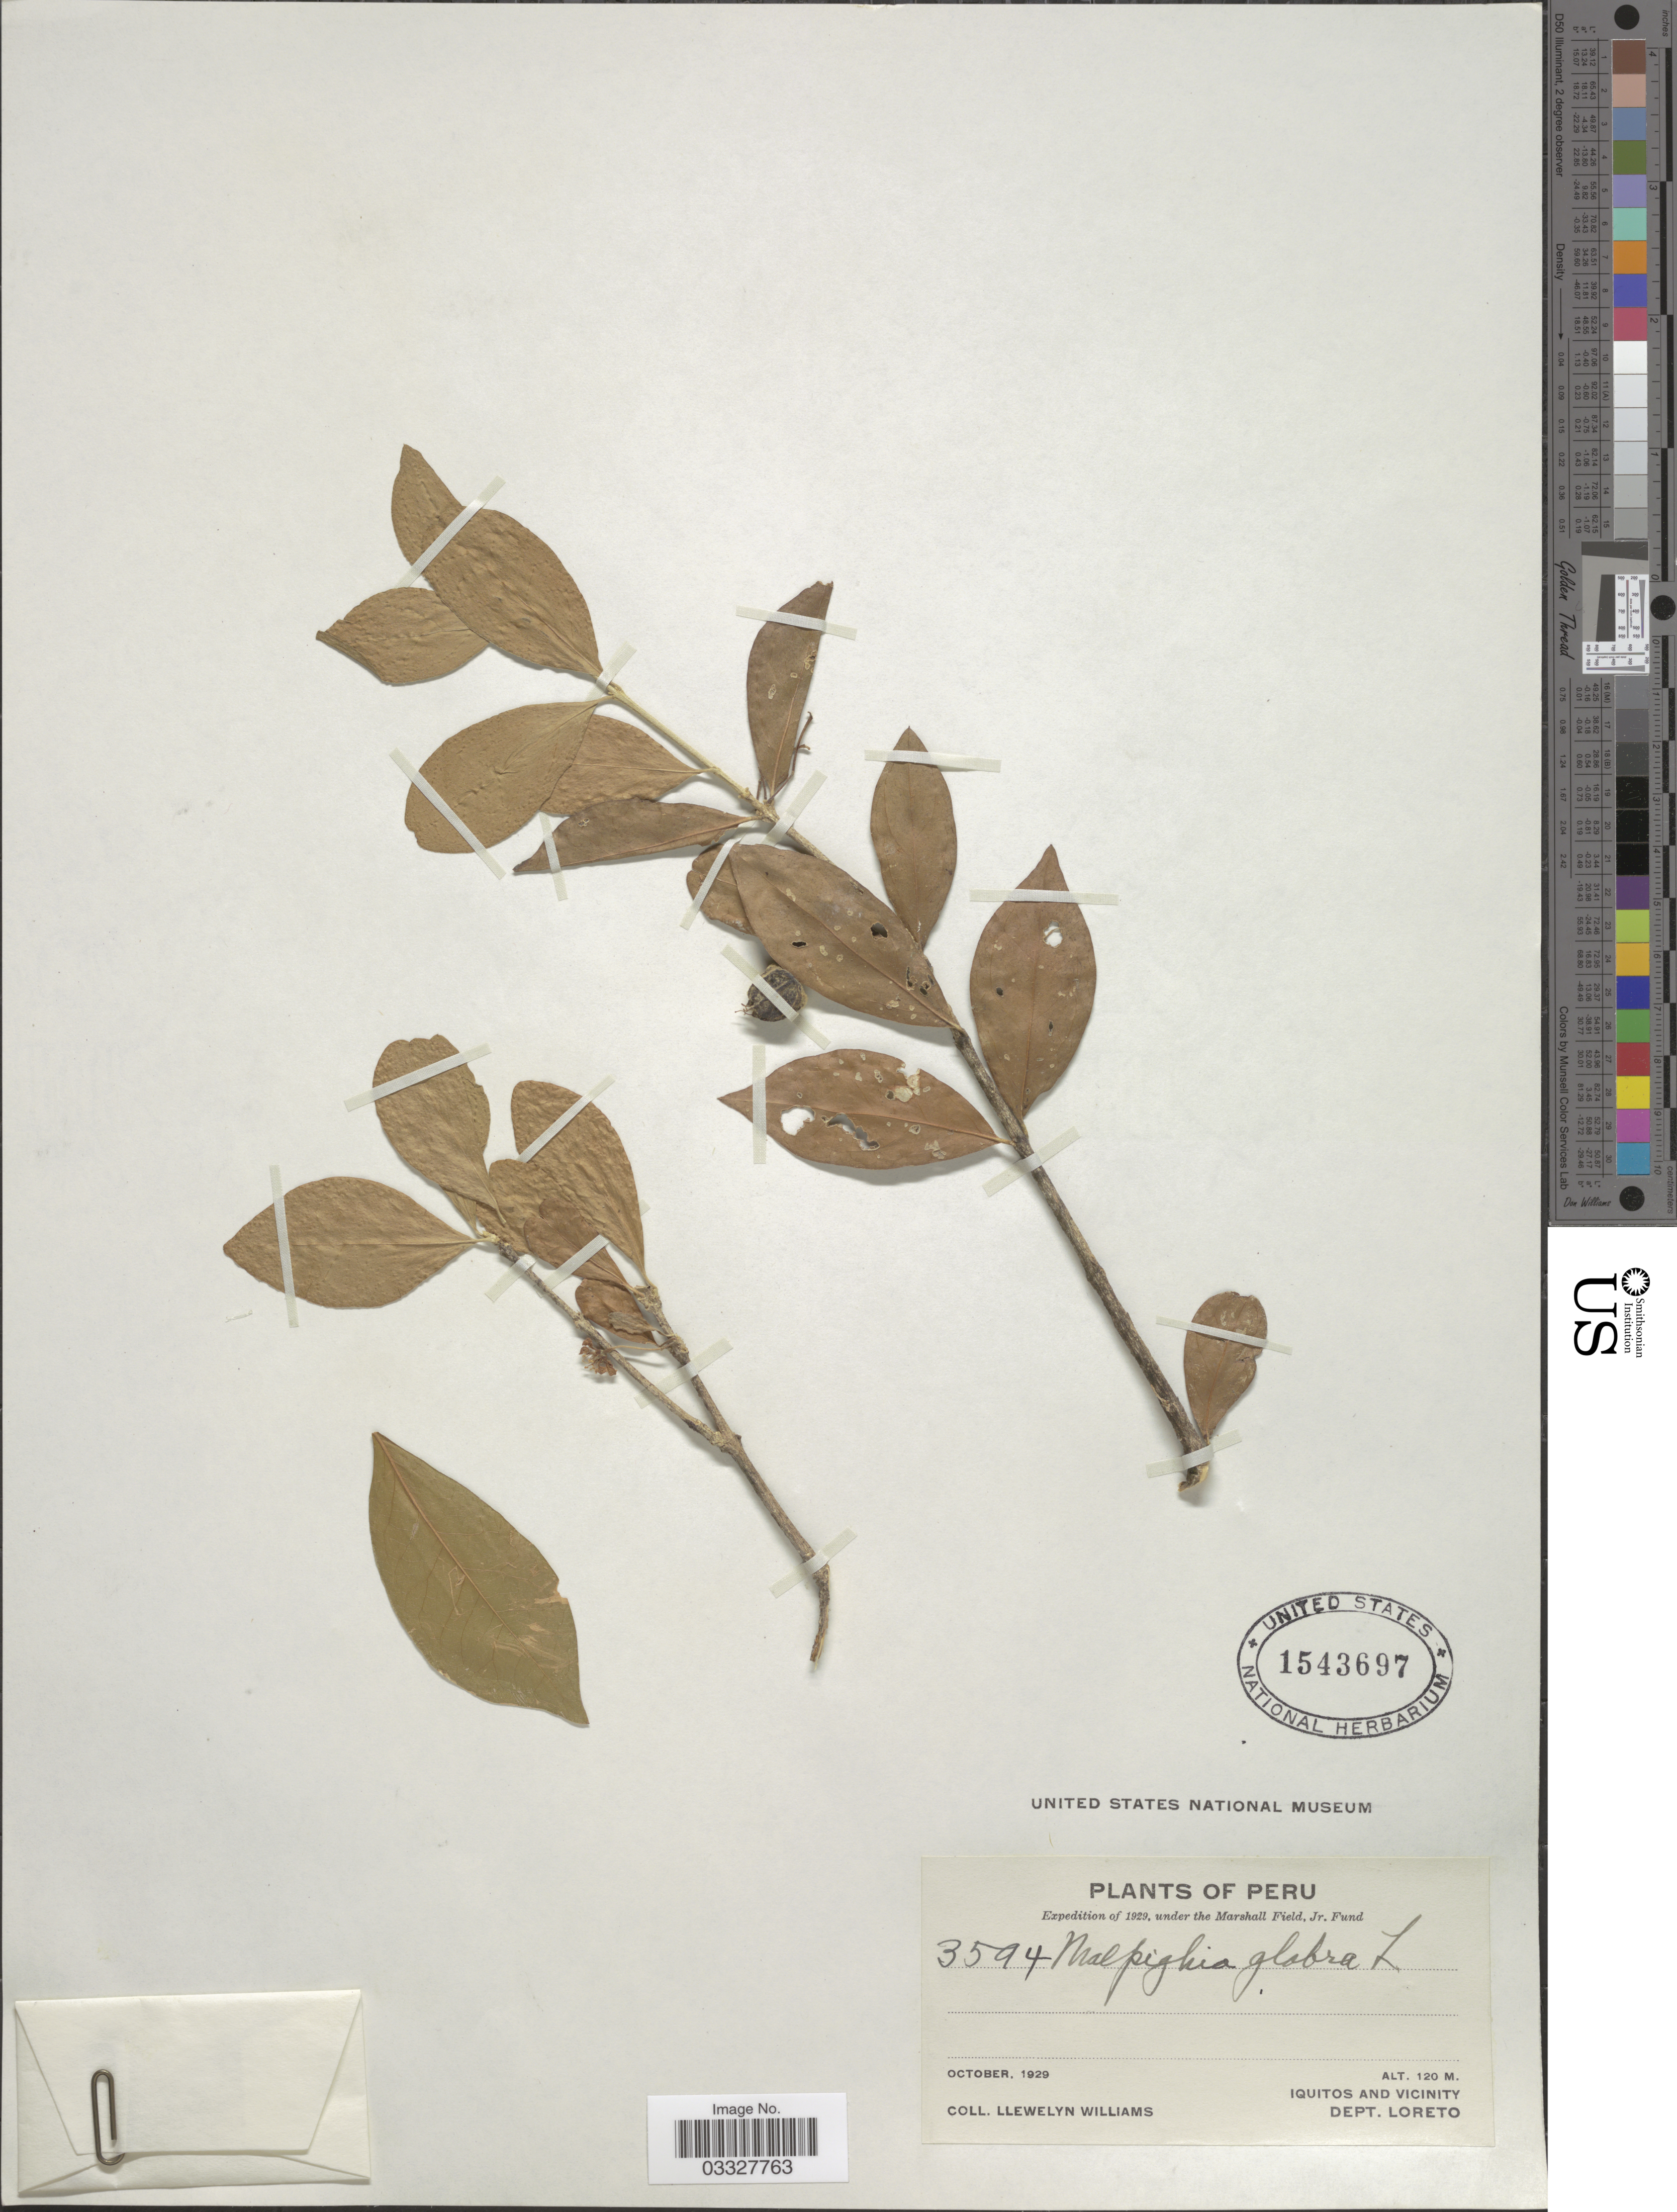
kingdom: Plantae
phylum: Tracheophyta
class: Magnoliopsida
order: Malpighiales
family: Malpighiaceae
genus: Malpighia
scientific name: Malpighia glabra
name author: L.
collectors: L. Williams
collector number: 3594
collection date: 1929-10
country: Peru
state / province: Loreto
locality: Iquitos and vicinity. Dept. Loreto.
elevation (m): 120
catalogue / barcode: US 1543697